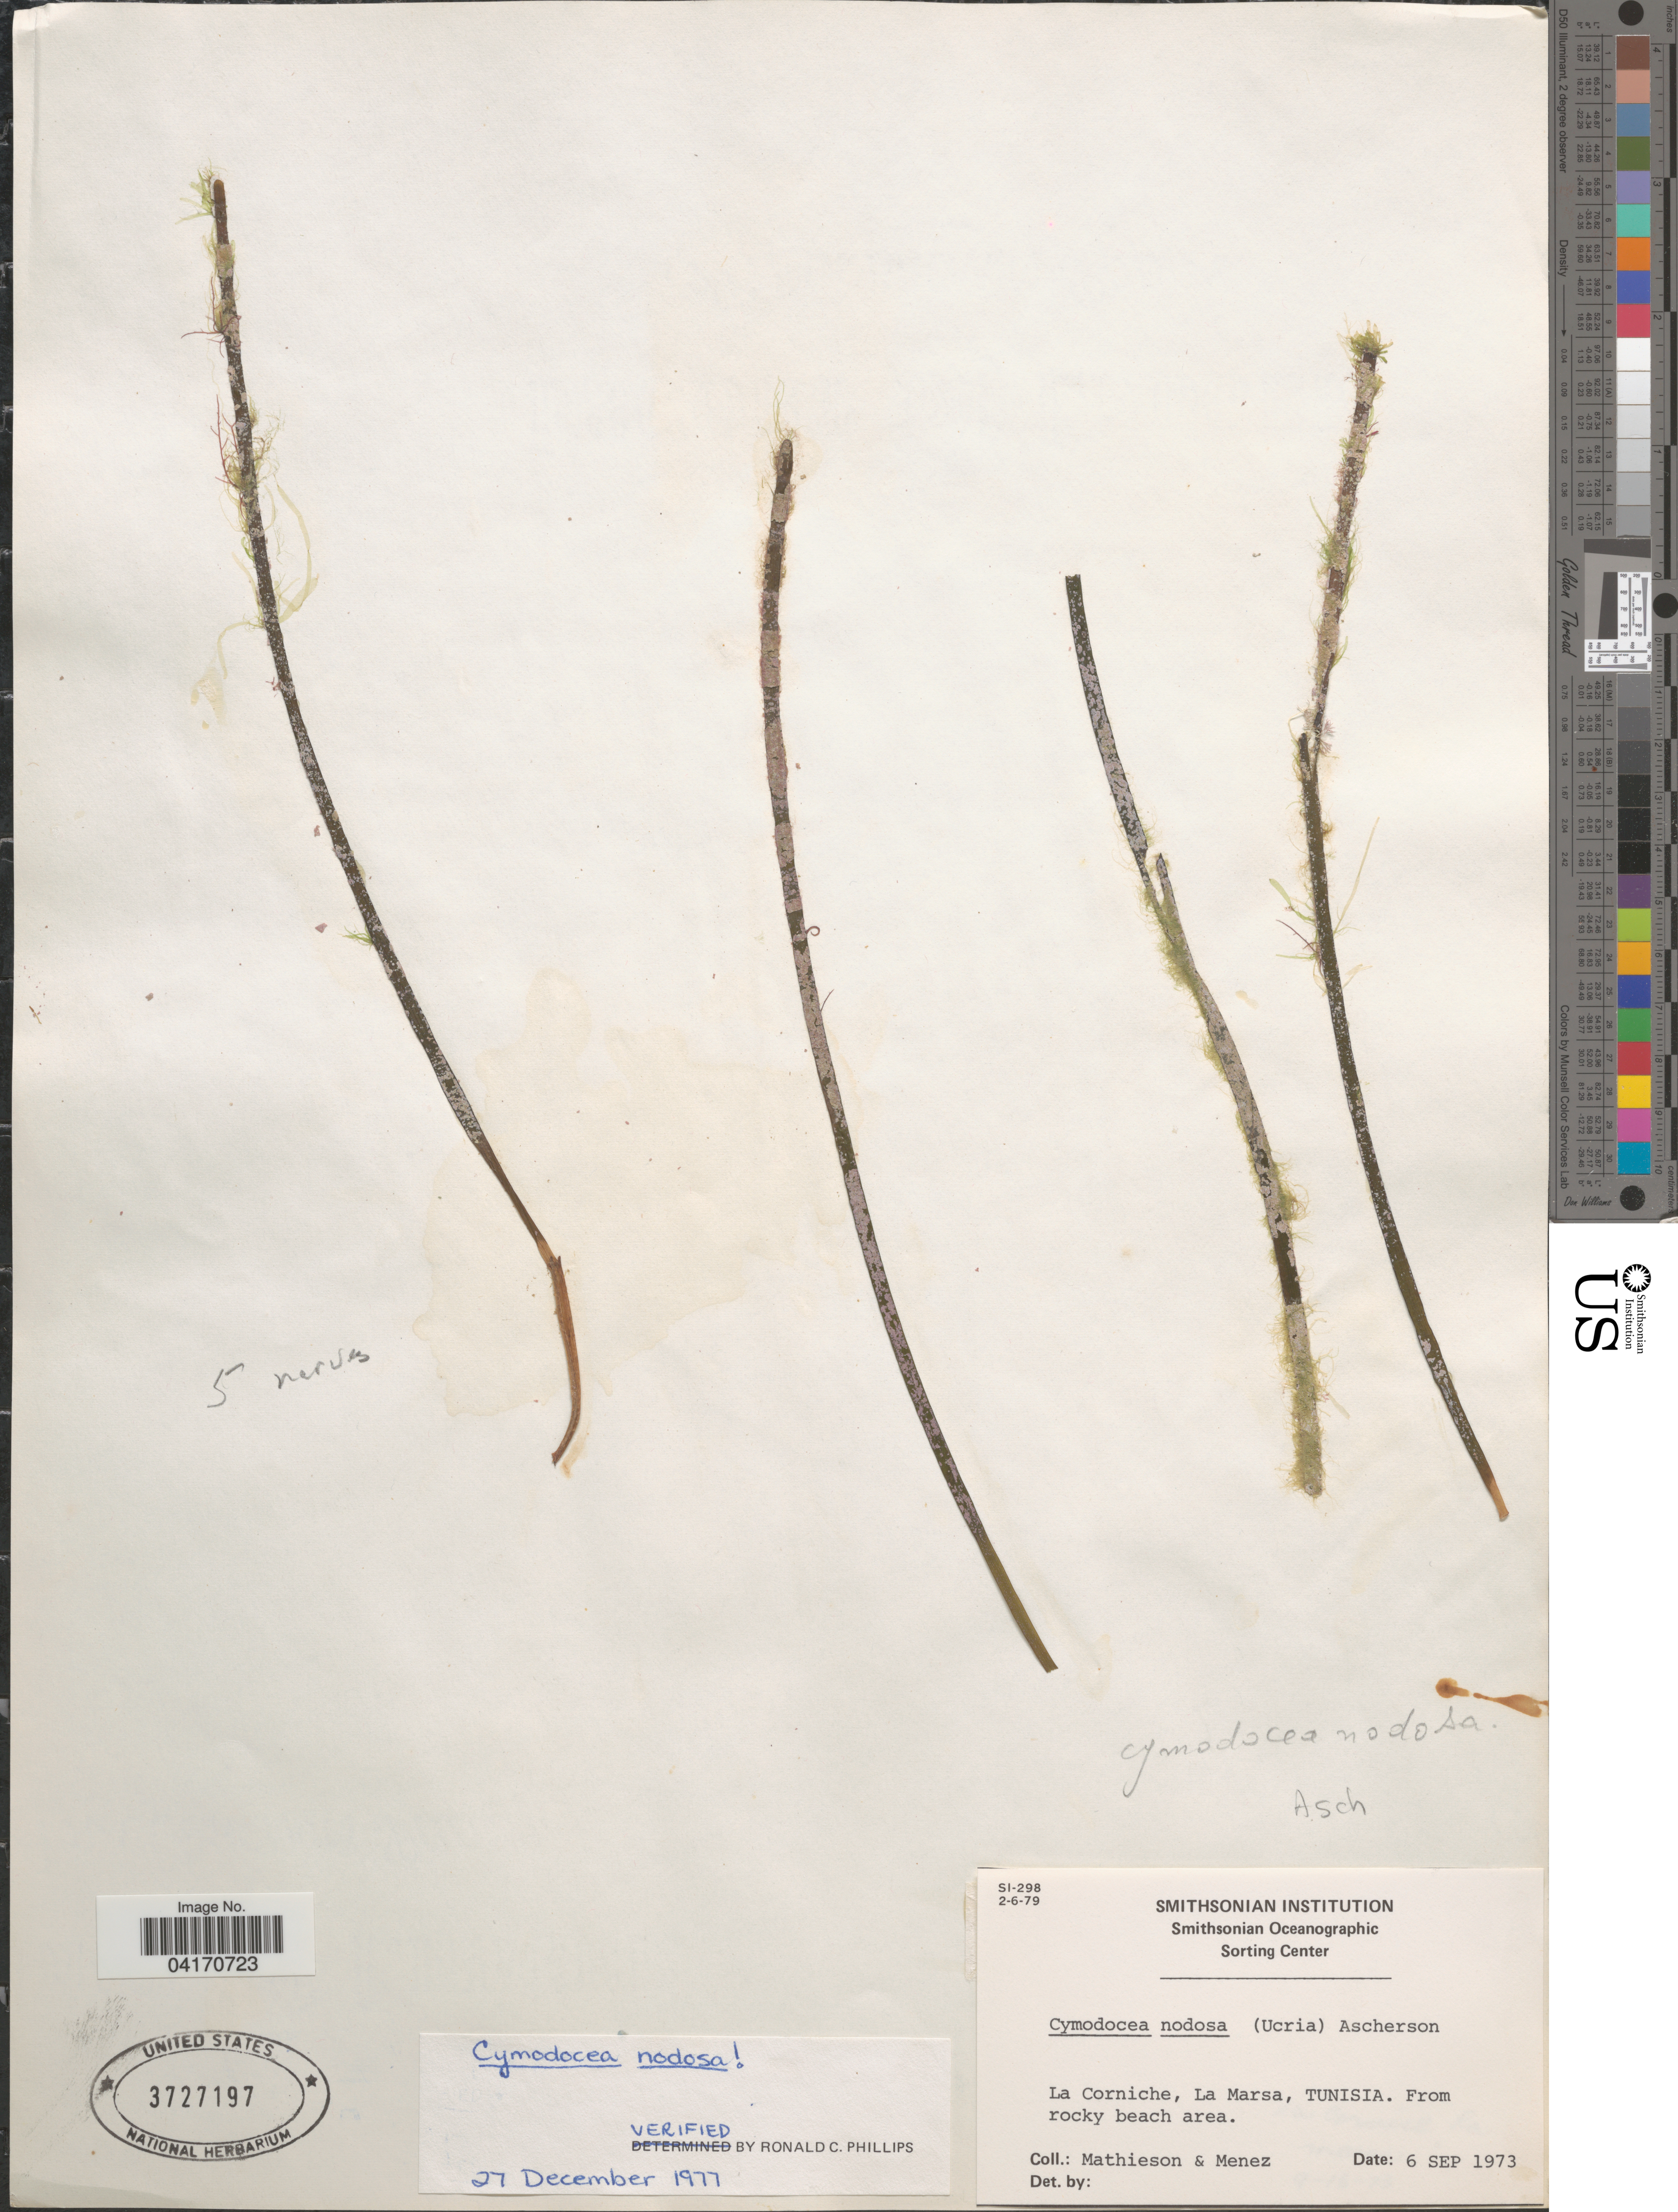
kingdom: Plantae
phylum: Tracheophyta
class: Liliopsida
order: Alismatales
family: Cymodoceaceae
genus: Cymodocea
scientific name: Cymodocea nodosa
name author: Asch.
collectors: Mathieson & Menez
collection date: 1973-09-06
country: Tunisia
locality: La Corniche, La Marsa.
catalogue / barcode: US 3727197